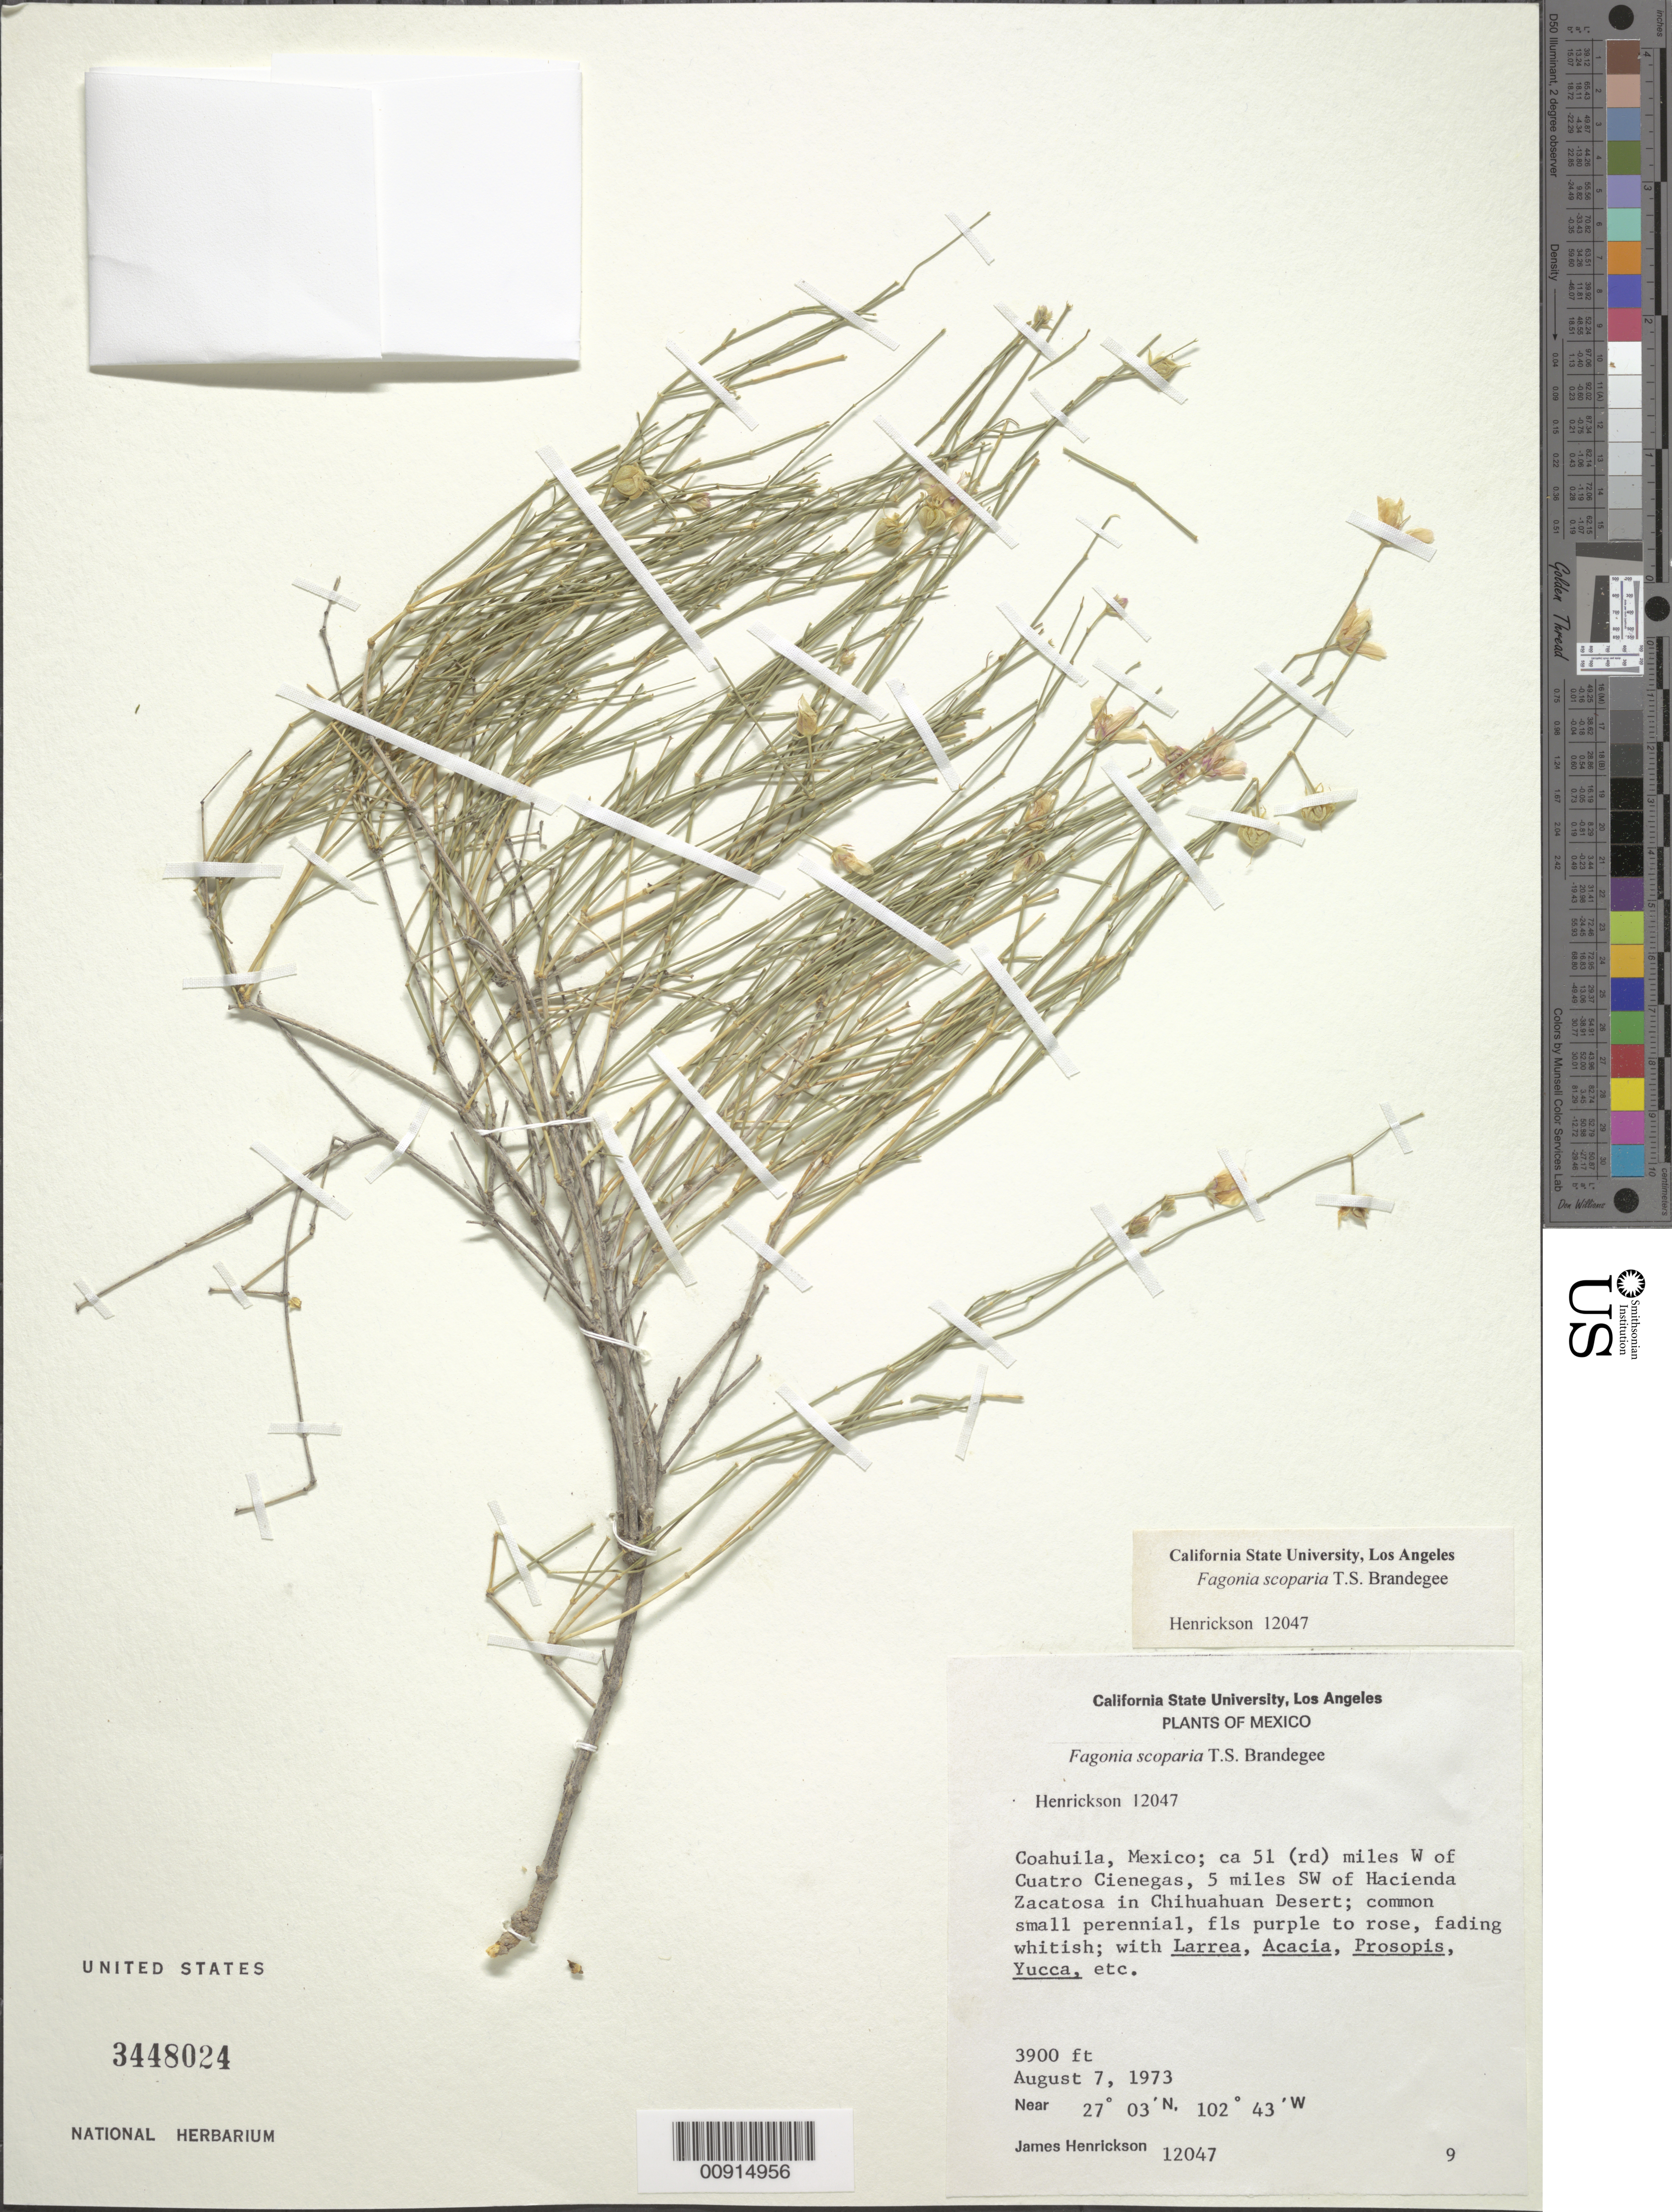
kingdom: Plantae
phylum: Tracheophyta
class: Magnoliopsida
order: Zygophyllales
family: Zygophyllaceae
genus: Fagonia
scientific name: Fagonia scoparia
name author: Brandegee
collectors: J. Henrickson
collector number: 12047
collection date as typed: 07 Aug 1973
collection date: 1973-08-07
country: Mexico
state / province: Coahuila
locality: Coahuila; ca. 51 (rd) miles W of Cuatro Ciénegas, 5 miles SW of Hacienda Zacatosa in Chihuahuan Desert.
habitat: Chihuahuan Desert; with Larrea, Acacia, Prosopis, Yucca, etc.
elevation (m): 1189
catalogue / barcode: US 3448024